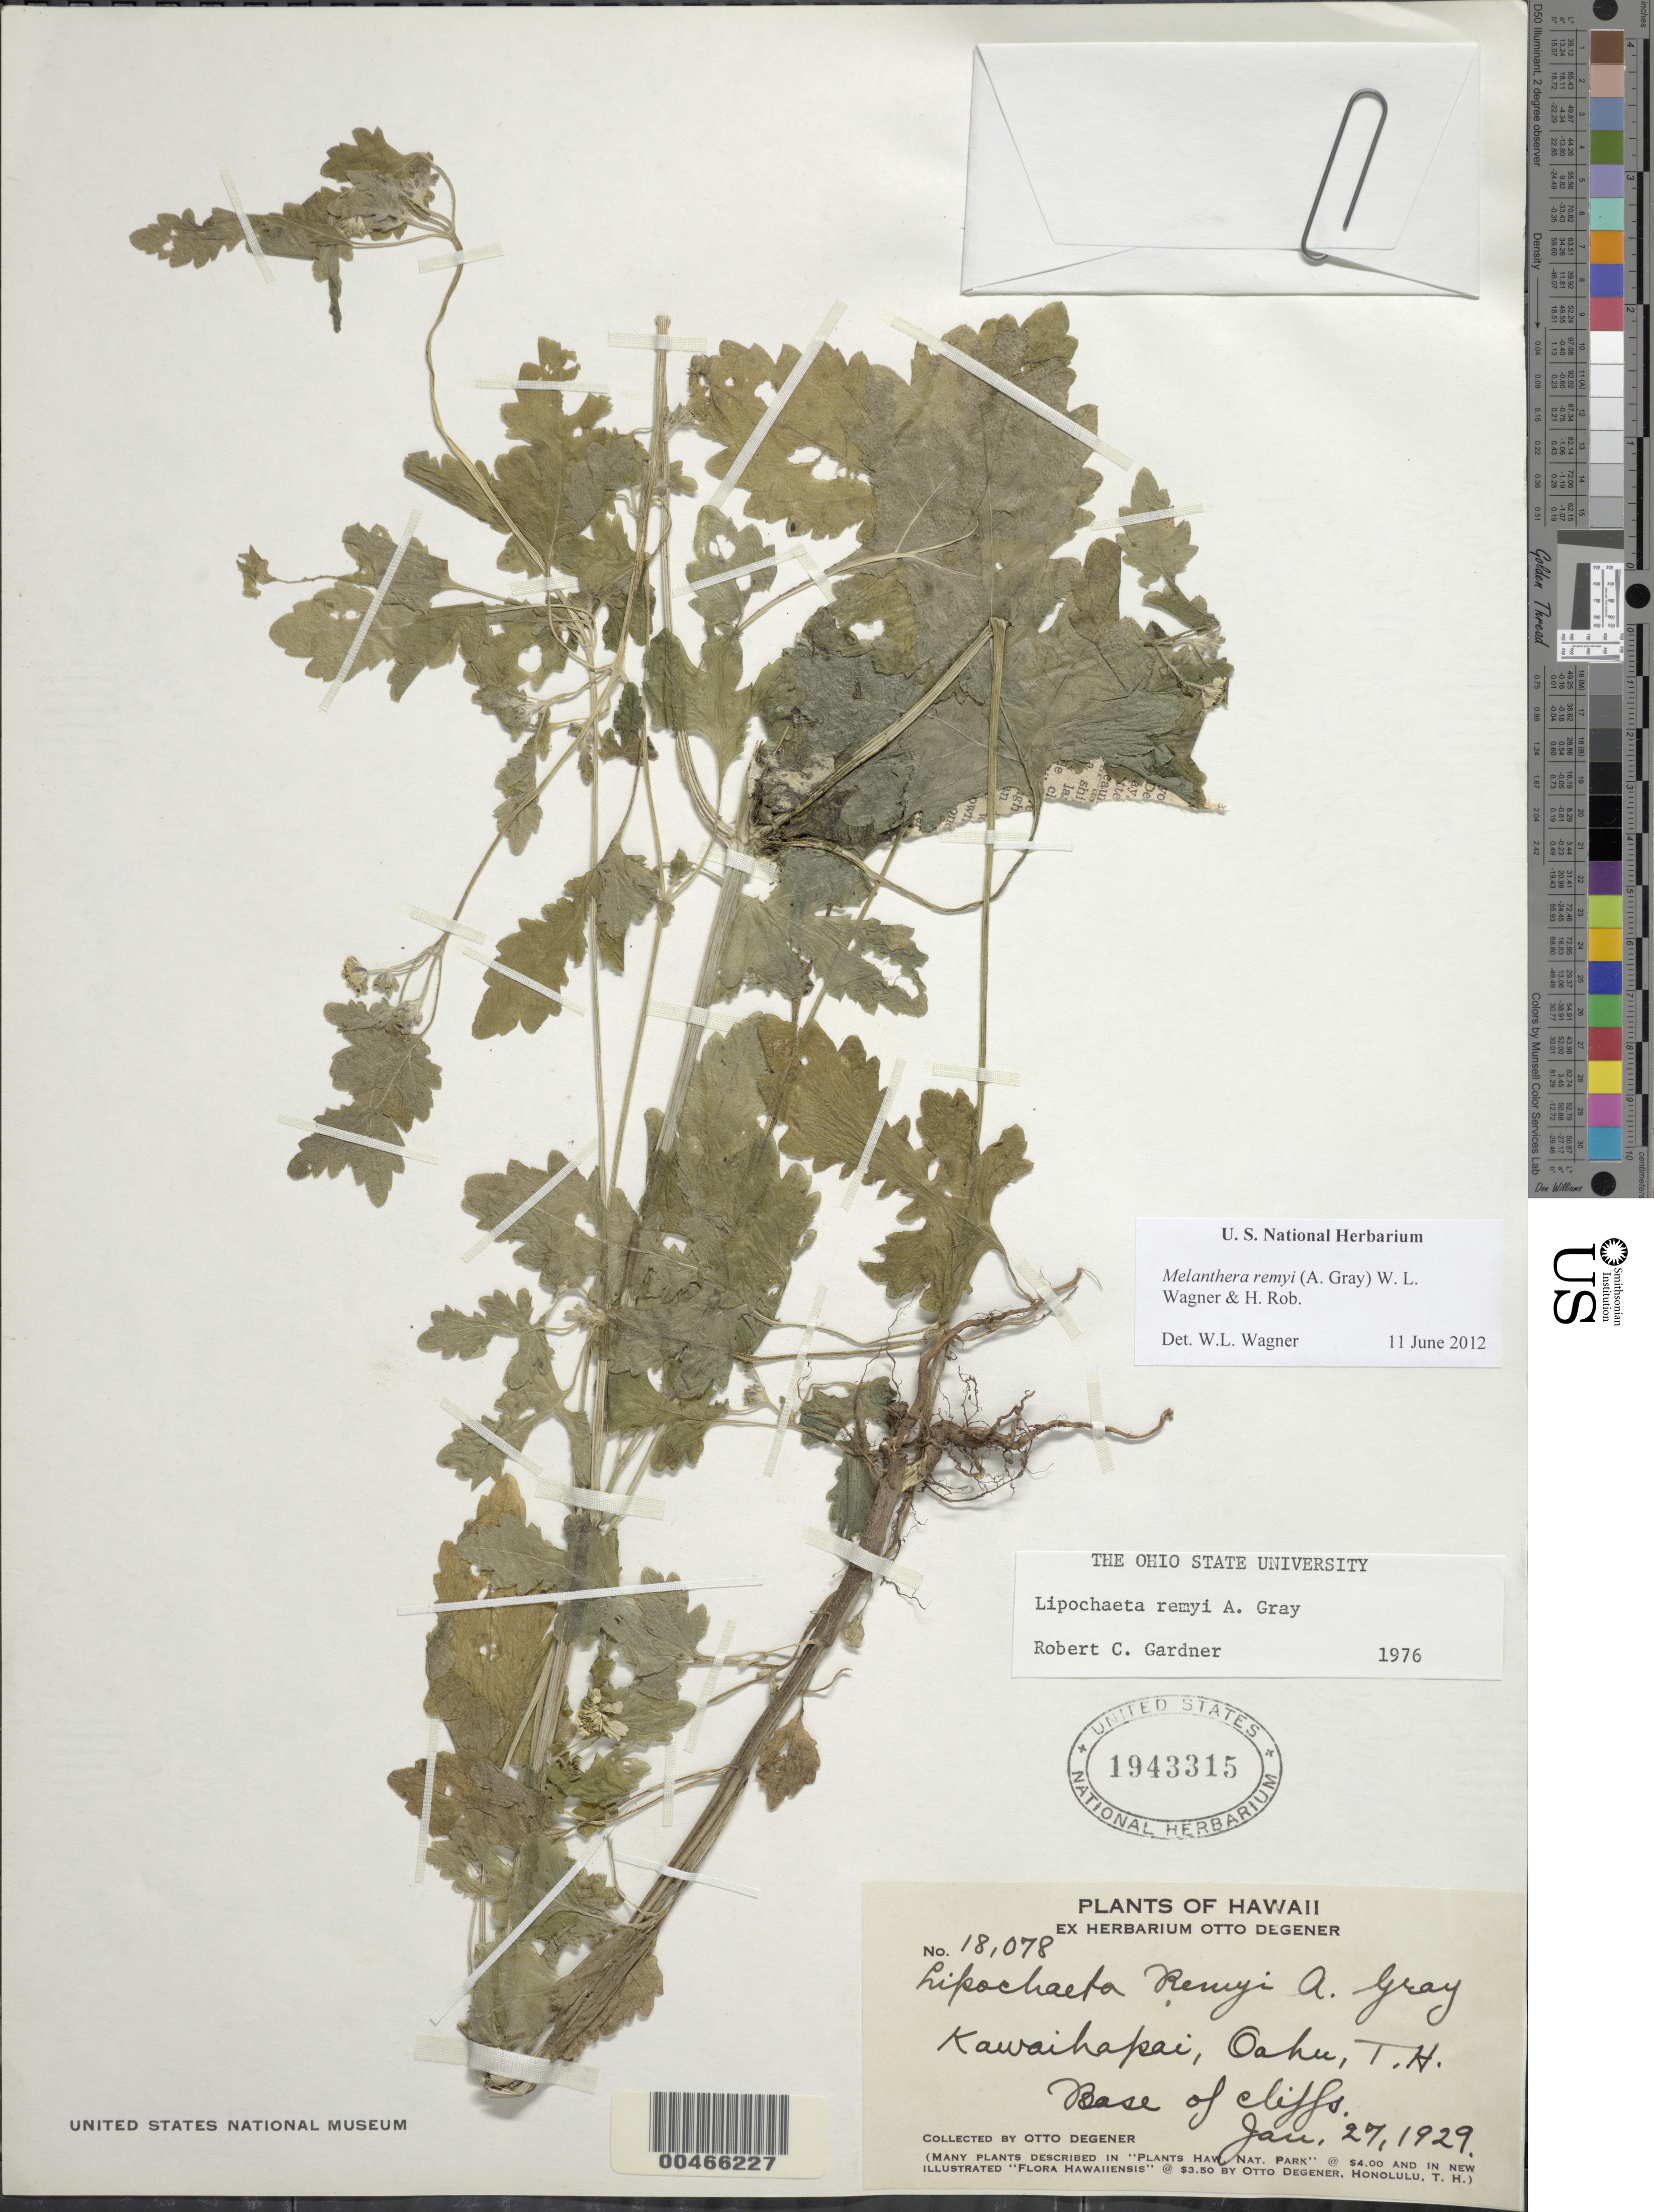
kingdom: Plantae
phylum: Tracheophyta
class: Magnoliopsida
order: Asterales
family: Asteraceae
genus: Wollastonia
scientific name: Wollastonia remyi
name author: (A. Gray) Orchard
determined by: Wagner, W. L., (BOT), Smithsonian Institution - National Museum of Natural History (UNITED STATES)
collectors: O. Degener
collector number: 18078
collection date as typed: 27 Jan 1929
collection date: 1929-01-27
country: United States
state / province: Hawaii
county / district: Honolulu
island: Oahu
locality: Kawaihapai.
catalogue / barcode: US 1943315